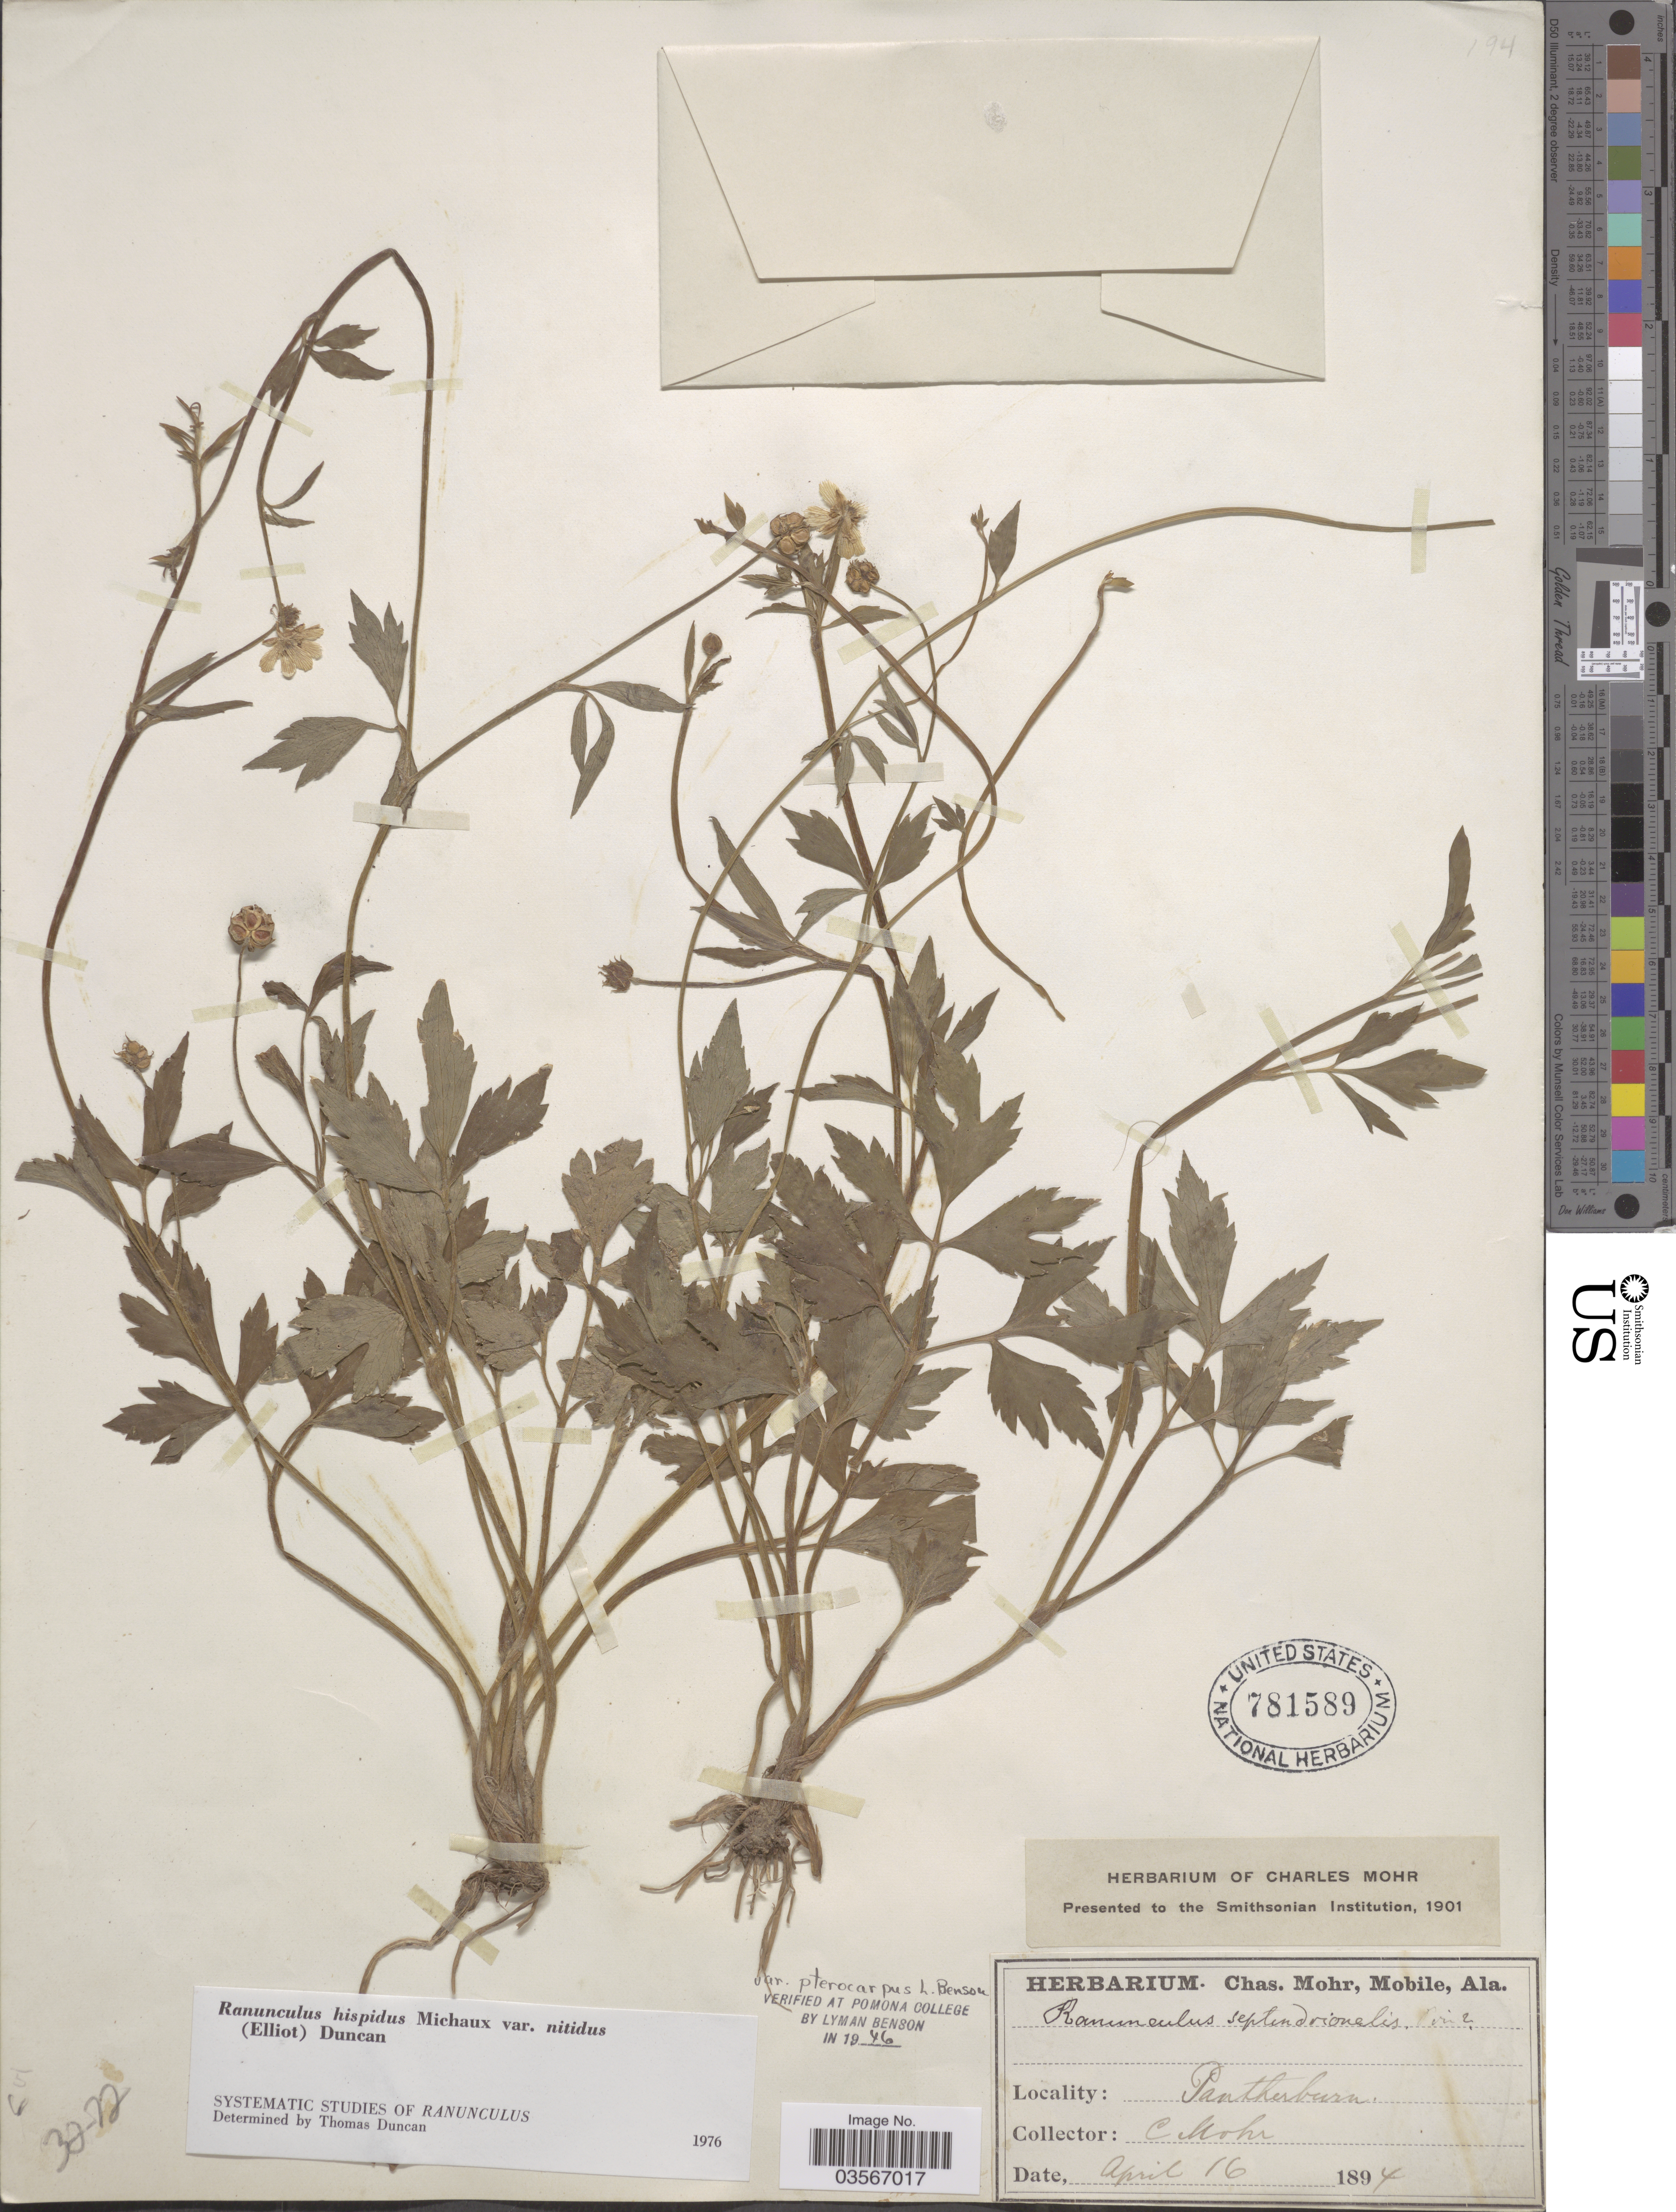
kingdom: Plantae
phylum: Tracheophyta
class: Magnoliopsida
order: Ranunculales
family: Ranunculaceae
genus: Ranunculus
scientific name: Ranunculus hispidus var. nitidus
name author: (Chapm.) T. Duncan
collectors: Mohr, C. T. (herbarium)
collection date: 1894-04-16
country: United States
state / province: Alabama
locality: Pantherburn.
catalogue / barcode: US 781589